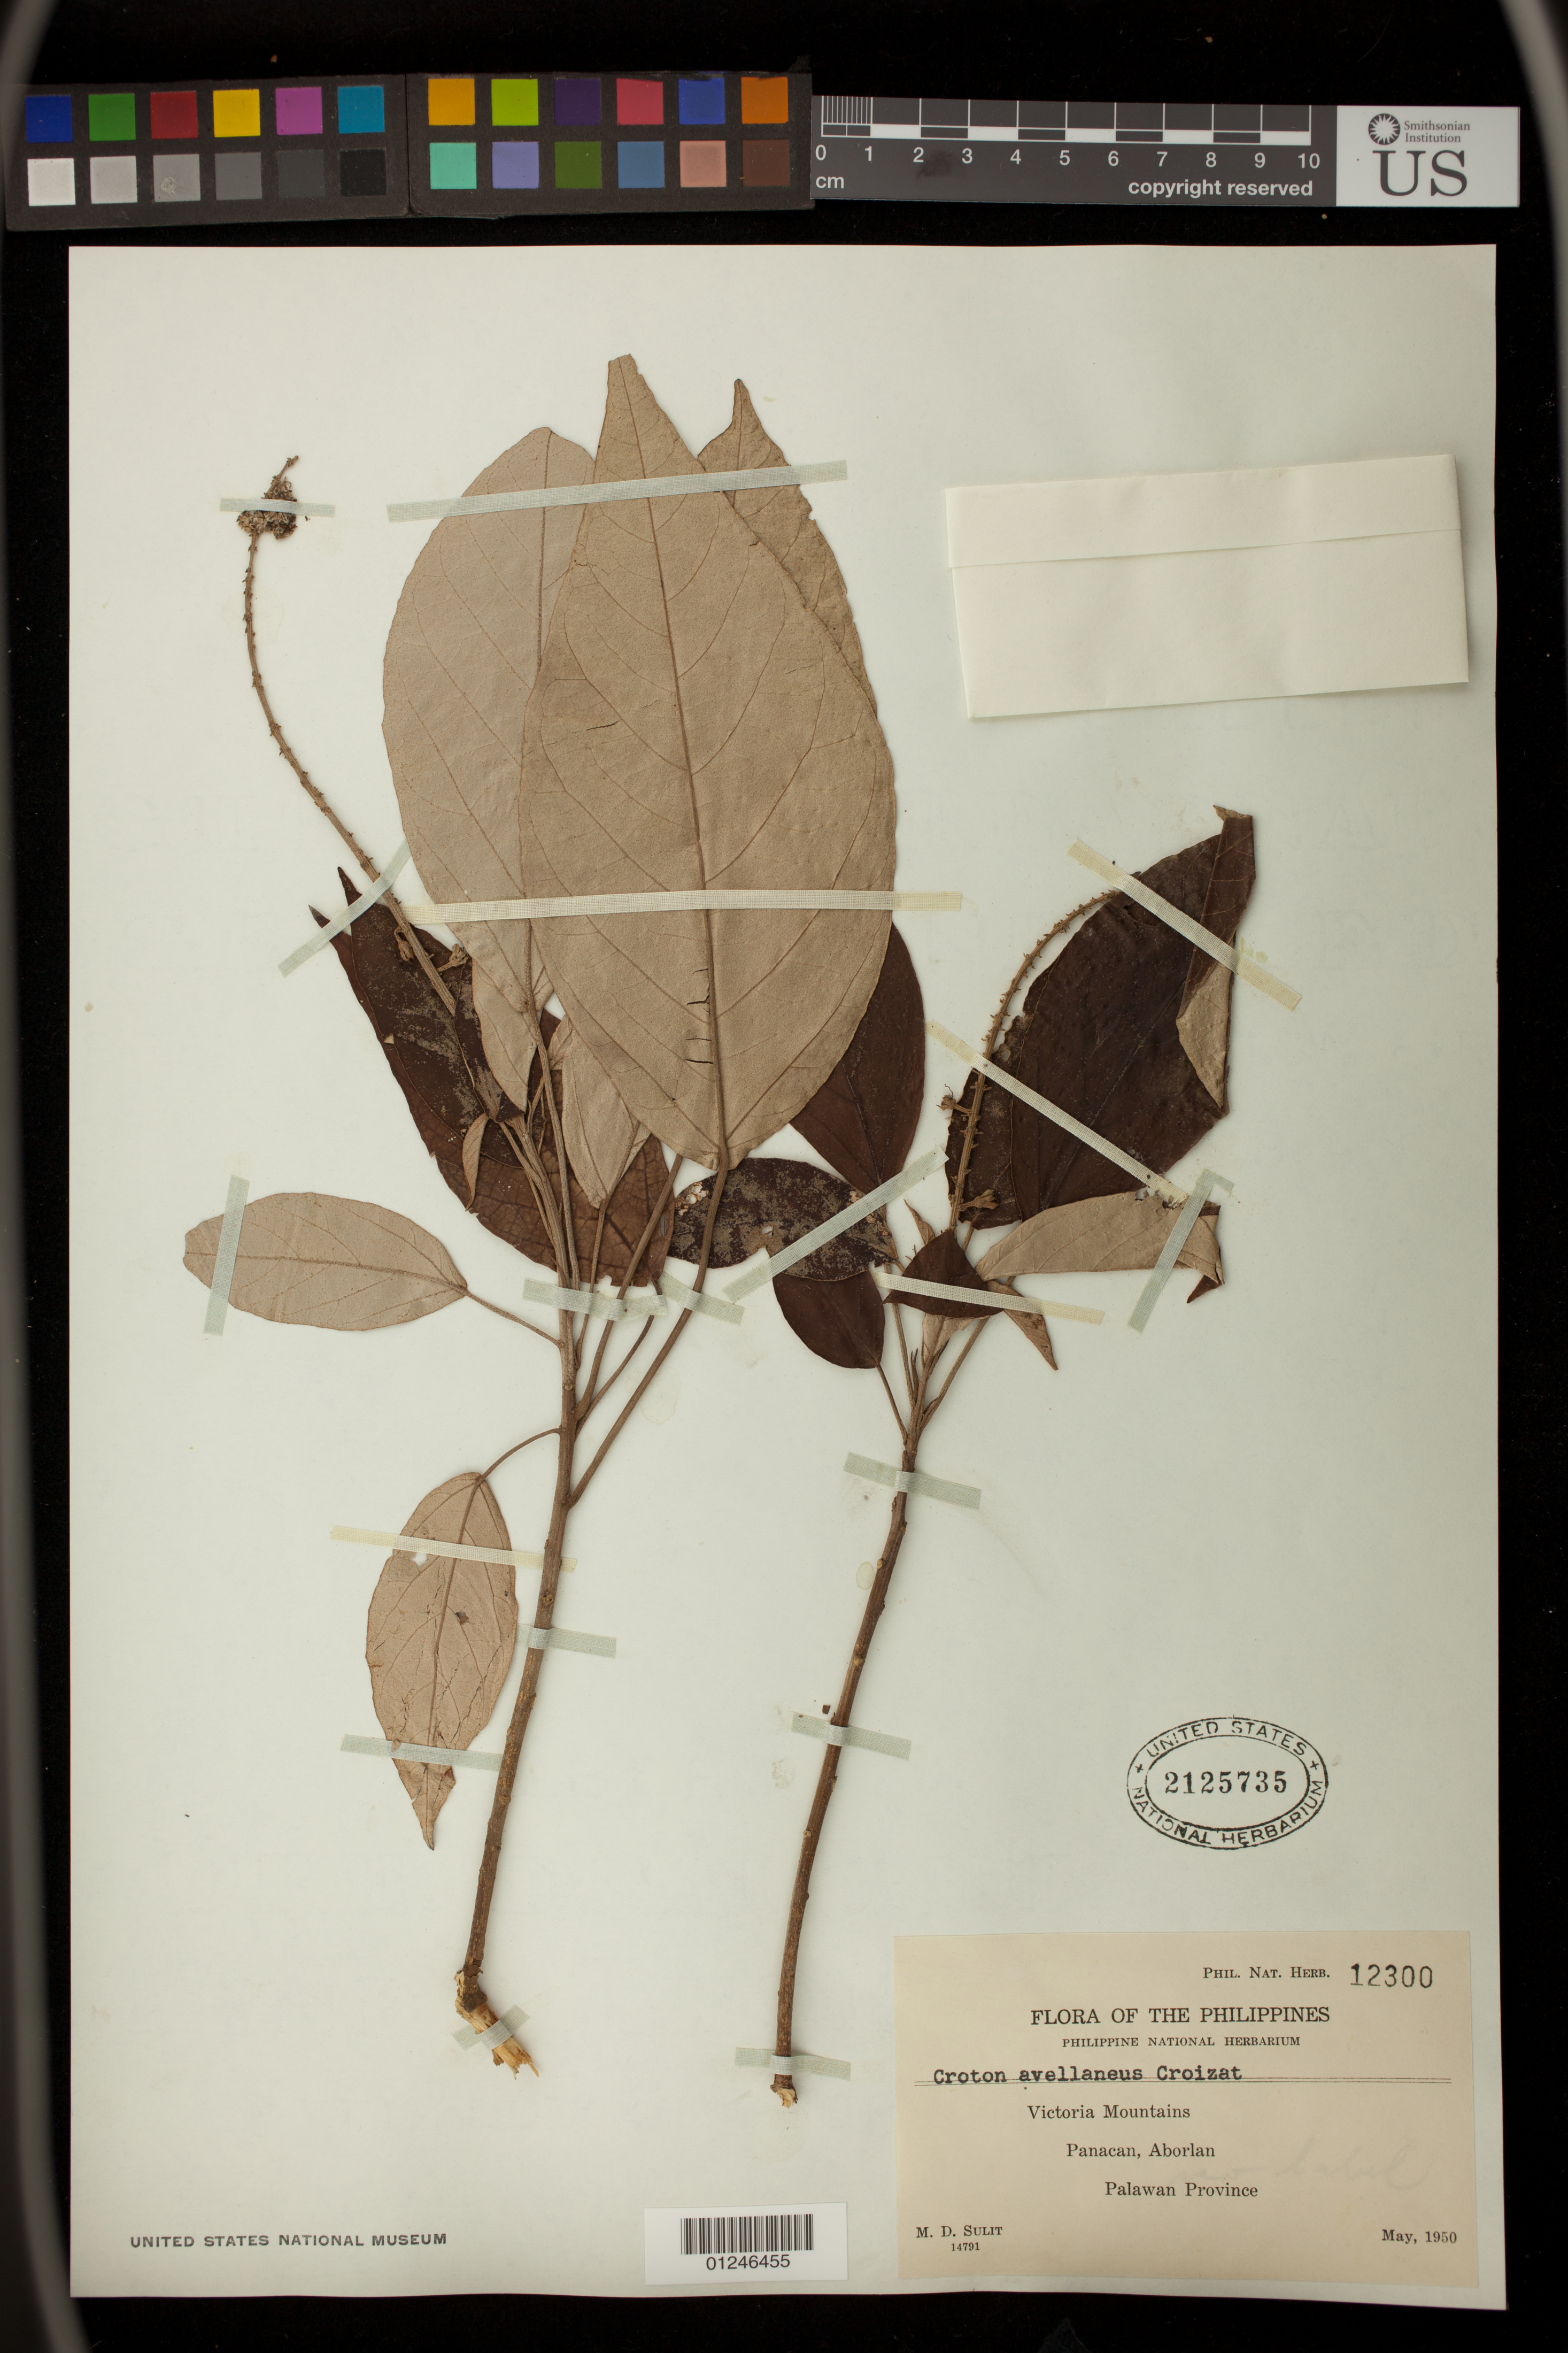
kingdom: Plantae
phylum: Tracheophyta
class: Magnoliopsida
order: Malpighiales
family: Euphorbiaceae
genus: Croton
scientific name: Croton avellaneus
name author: Croizat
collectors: M. Sulit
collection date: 1950-05-01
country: Philippines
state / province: Mimaropa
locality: Victoria Mountains, Panacan, Aborlan, Palawan Province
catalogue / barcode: US 2125735